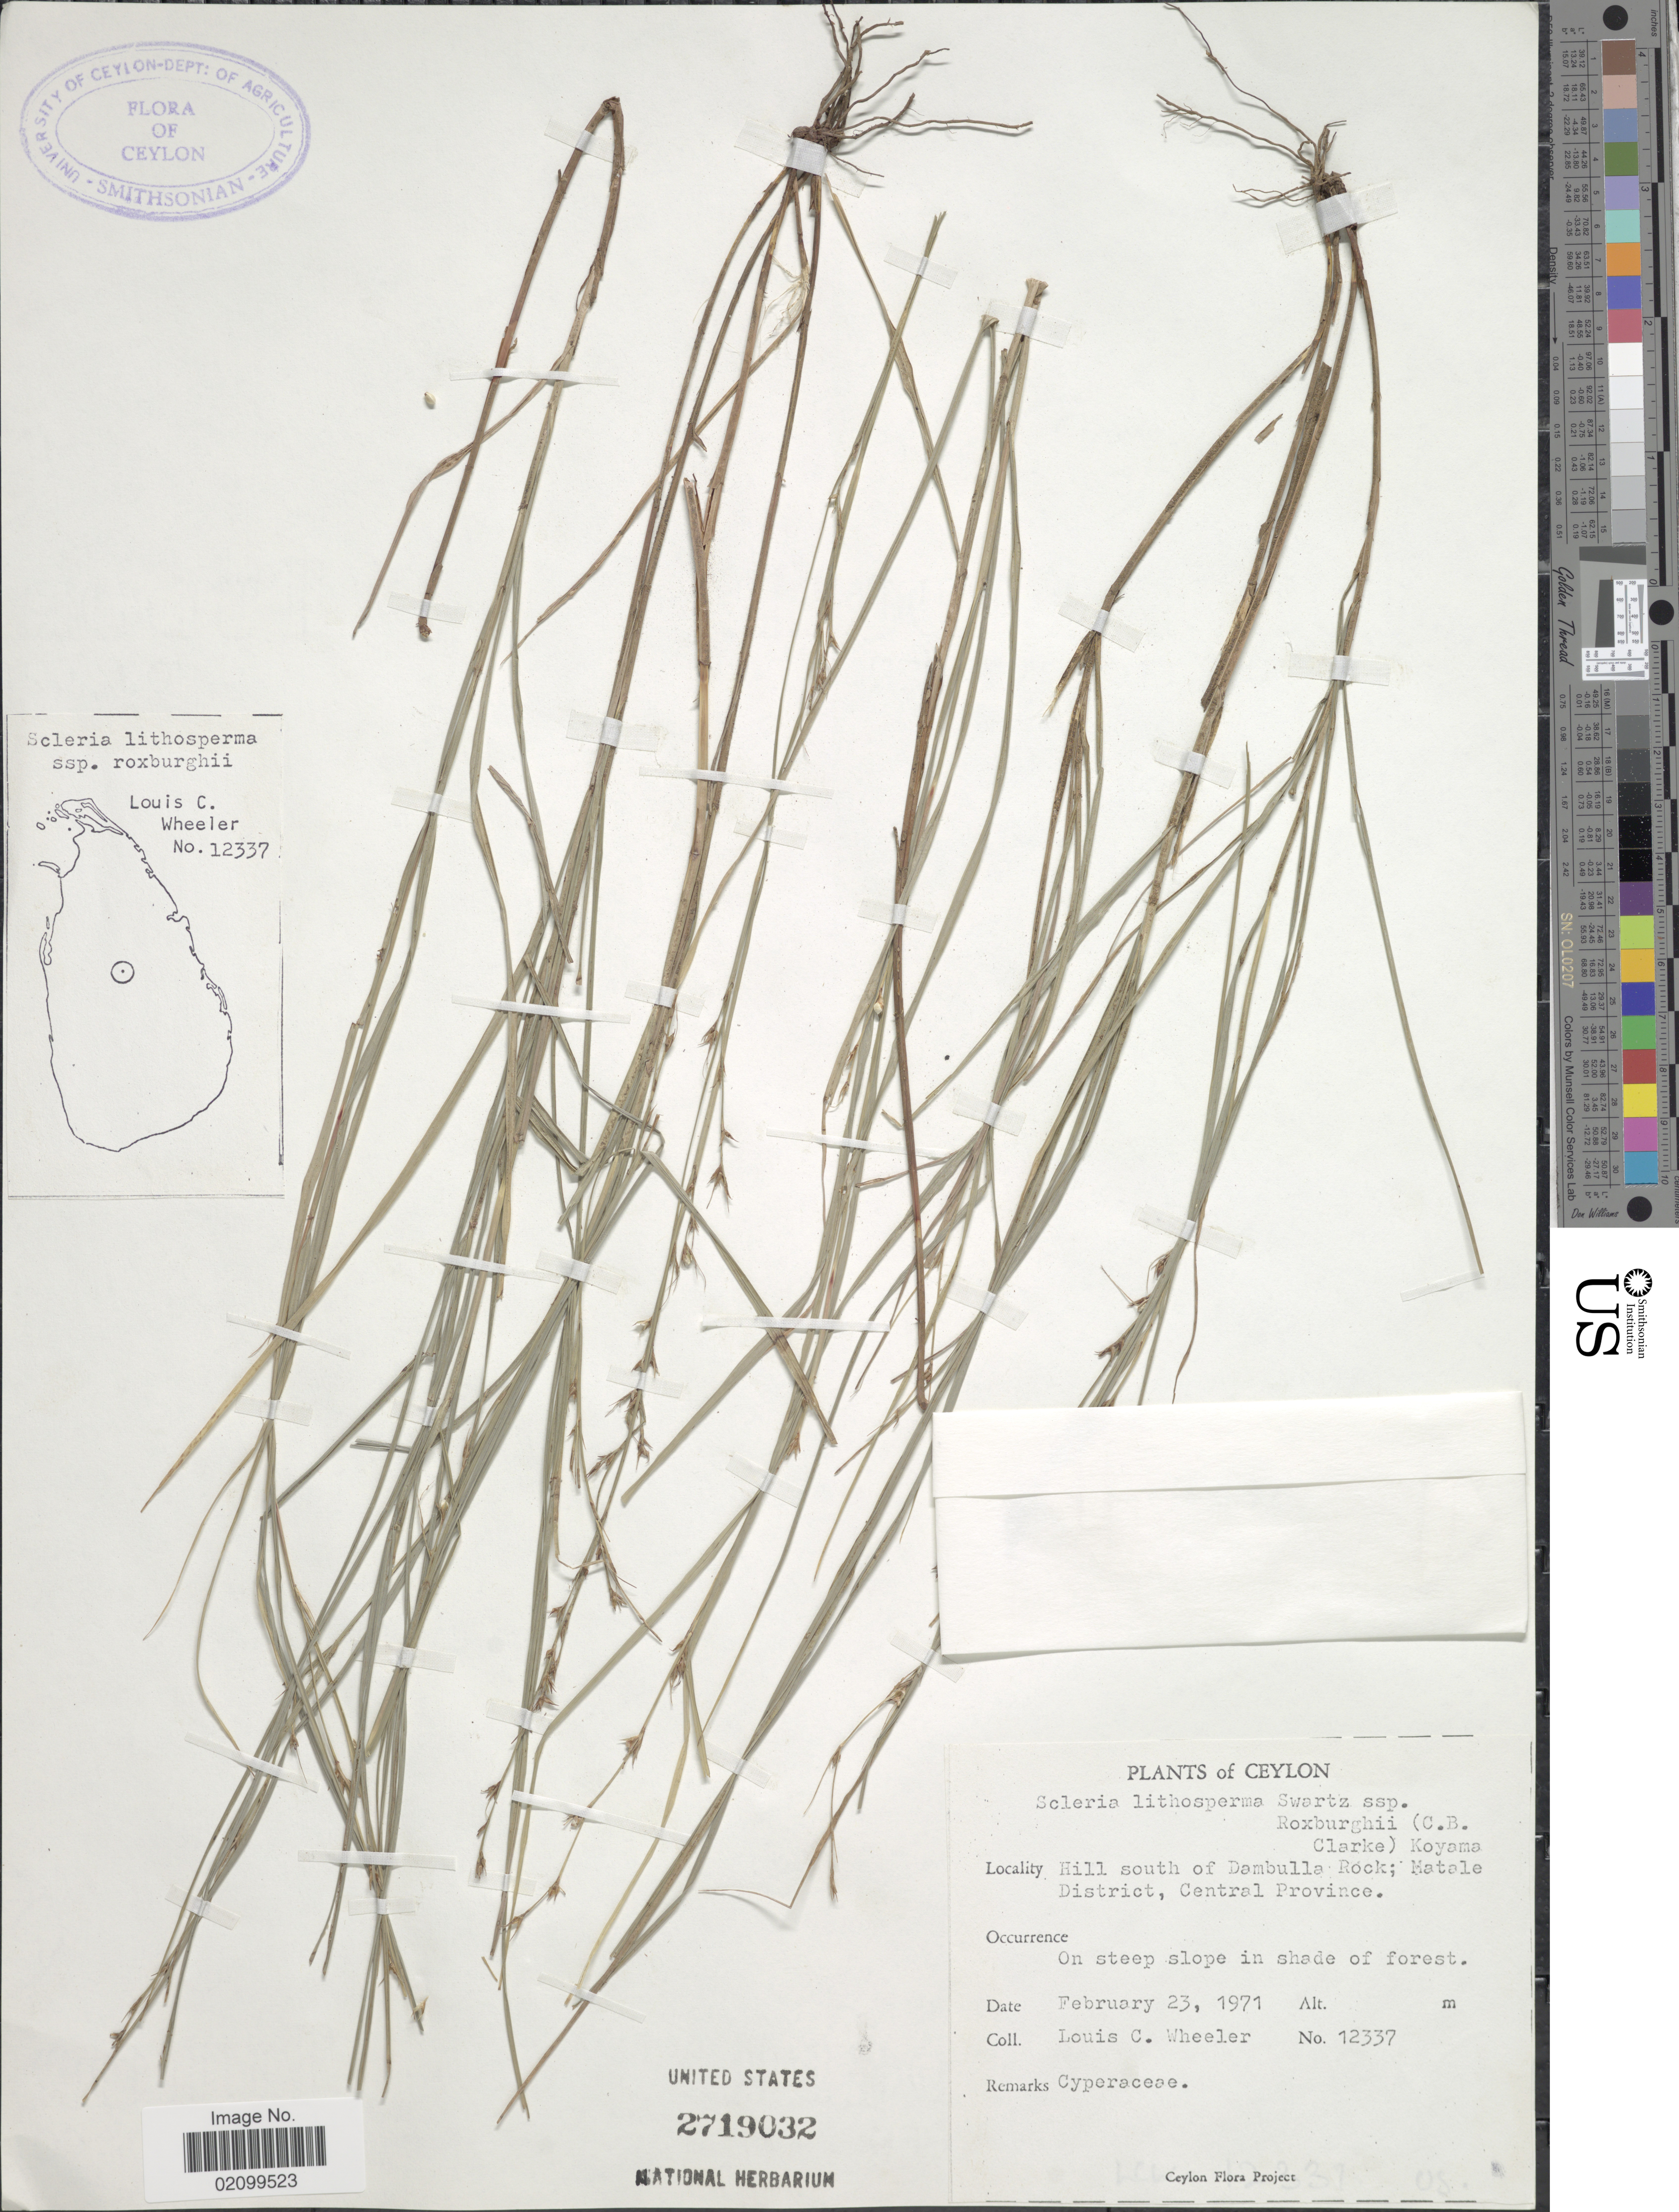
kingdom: Plantae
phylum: Tracheophyta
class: Liliopsida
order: Poales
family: Cyperaceae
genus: Scleria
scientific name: Scleria lithosperma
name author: (L.) Sw.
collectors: L. C. Wheeler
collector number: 12337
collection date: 1971-02-23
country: Sri Lanka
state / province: Central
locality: Ceylon. Hill south of Dambulla Rock; Matale District, Central Province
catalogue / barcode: US 2719032